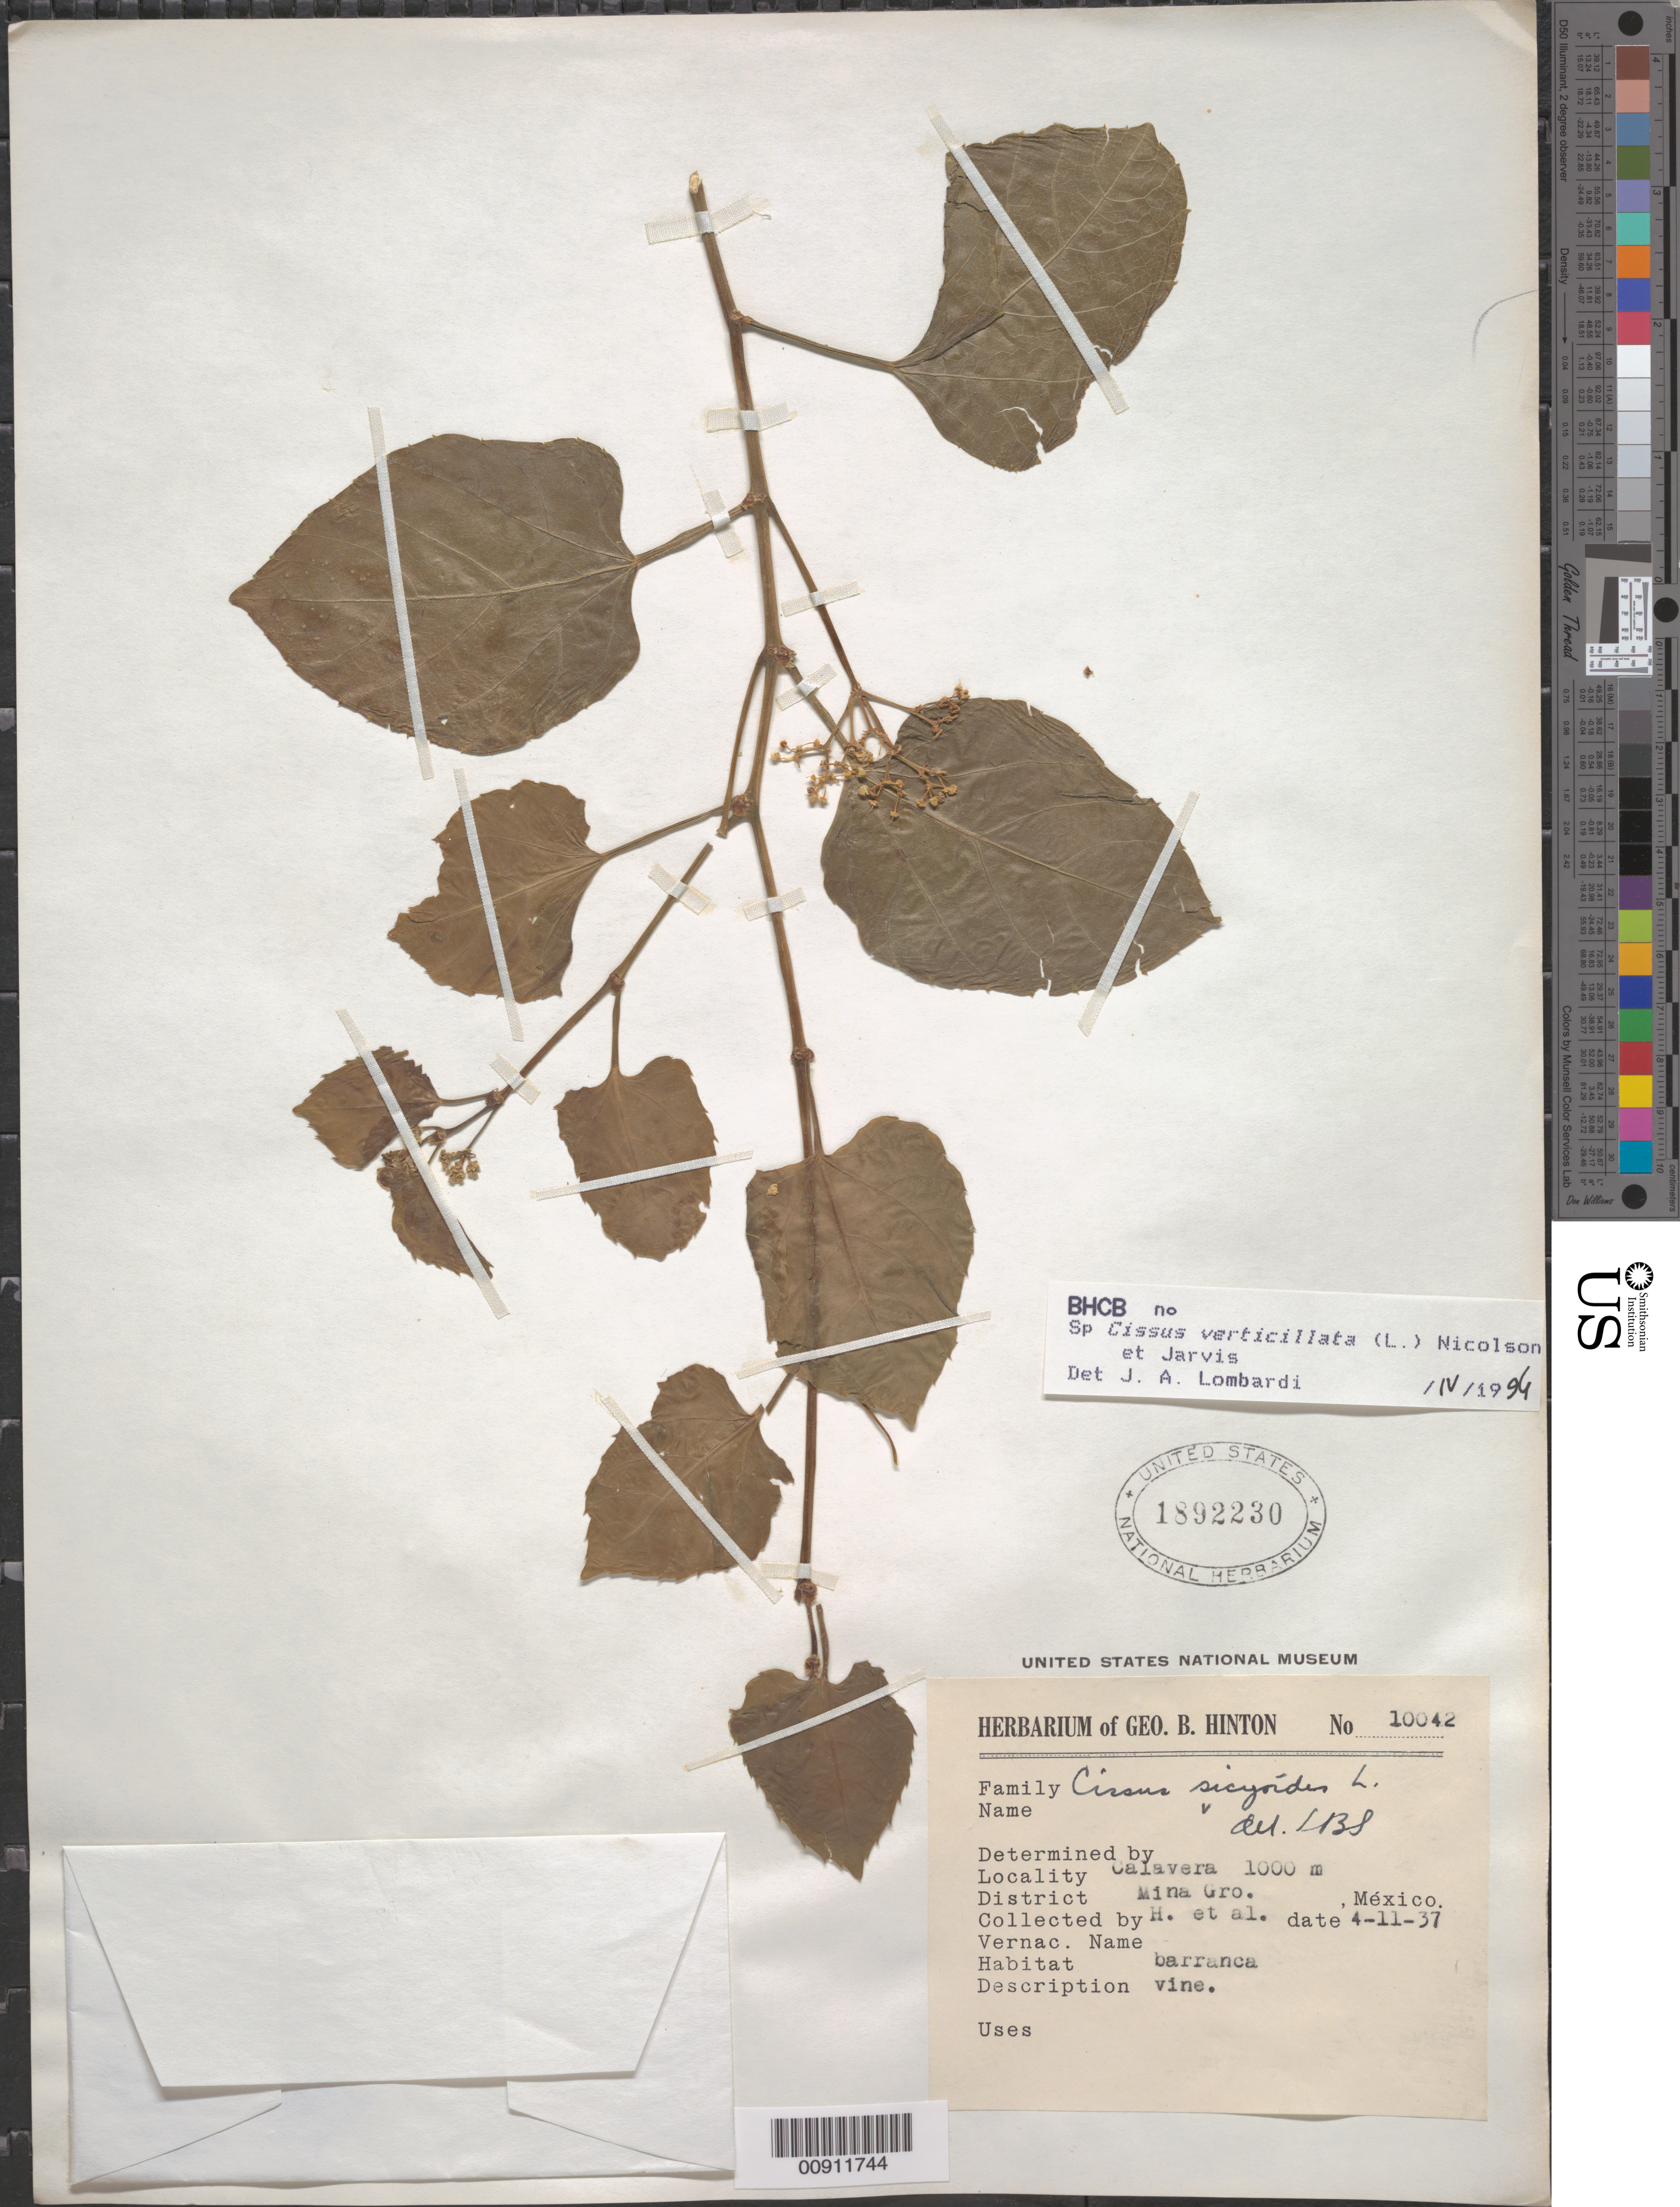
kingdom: Plantae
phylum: Tracheophyta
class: Magnoliopsida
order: Vitales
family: Vitaceae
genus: Cissus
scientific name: Cissus verticillata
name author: (L.) Nicolson & C.E. Jarvis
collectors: G. B. Hinton & et al.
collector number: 10042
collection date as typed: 11 Apr 1937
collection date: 1937-04-11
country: Mexico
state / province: Guerrero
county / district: Mina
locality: Calavera, District Mina, Guerrero.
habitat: Barranca.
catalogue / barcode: US 1892230